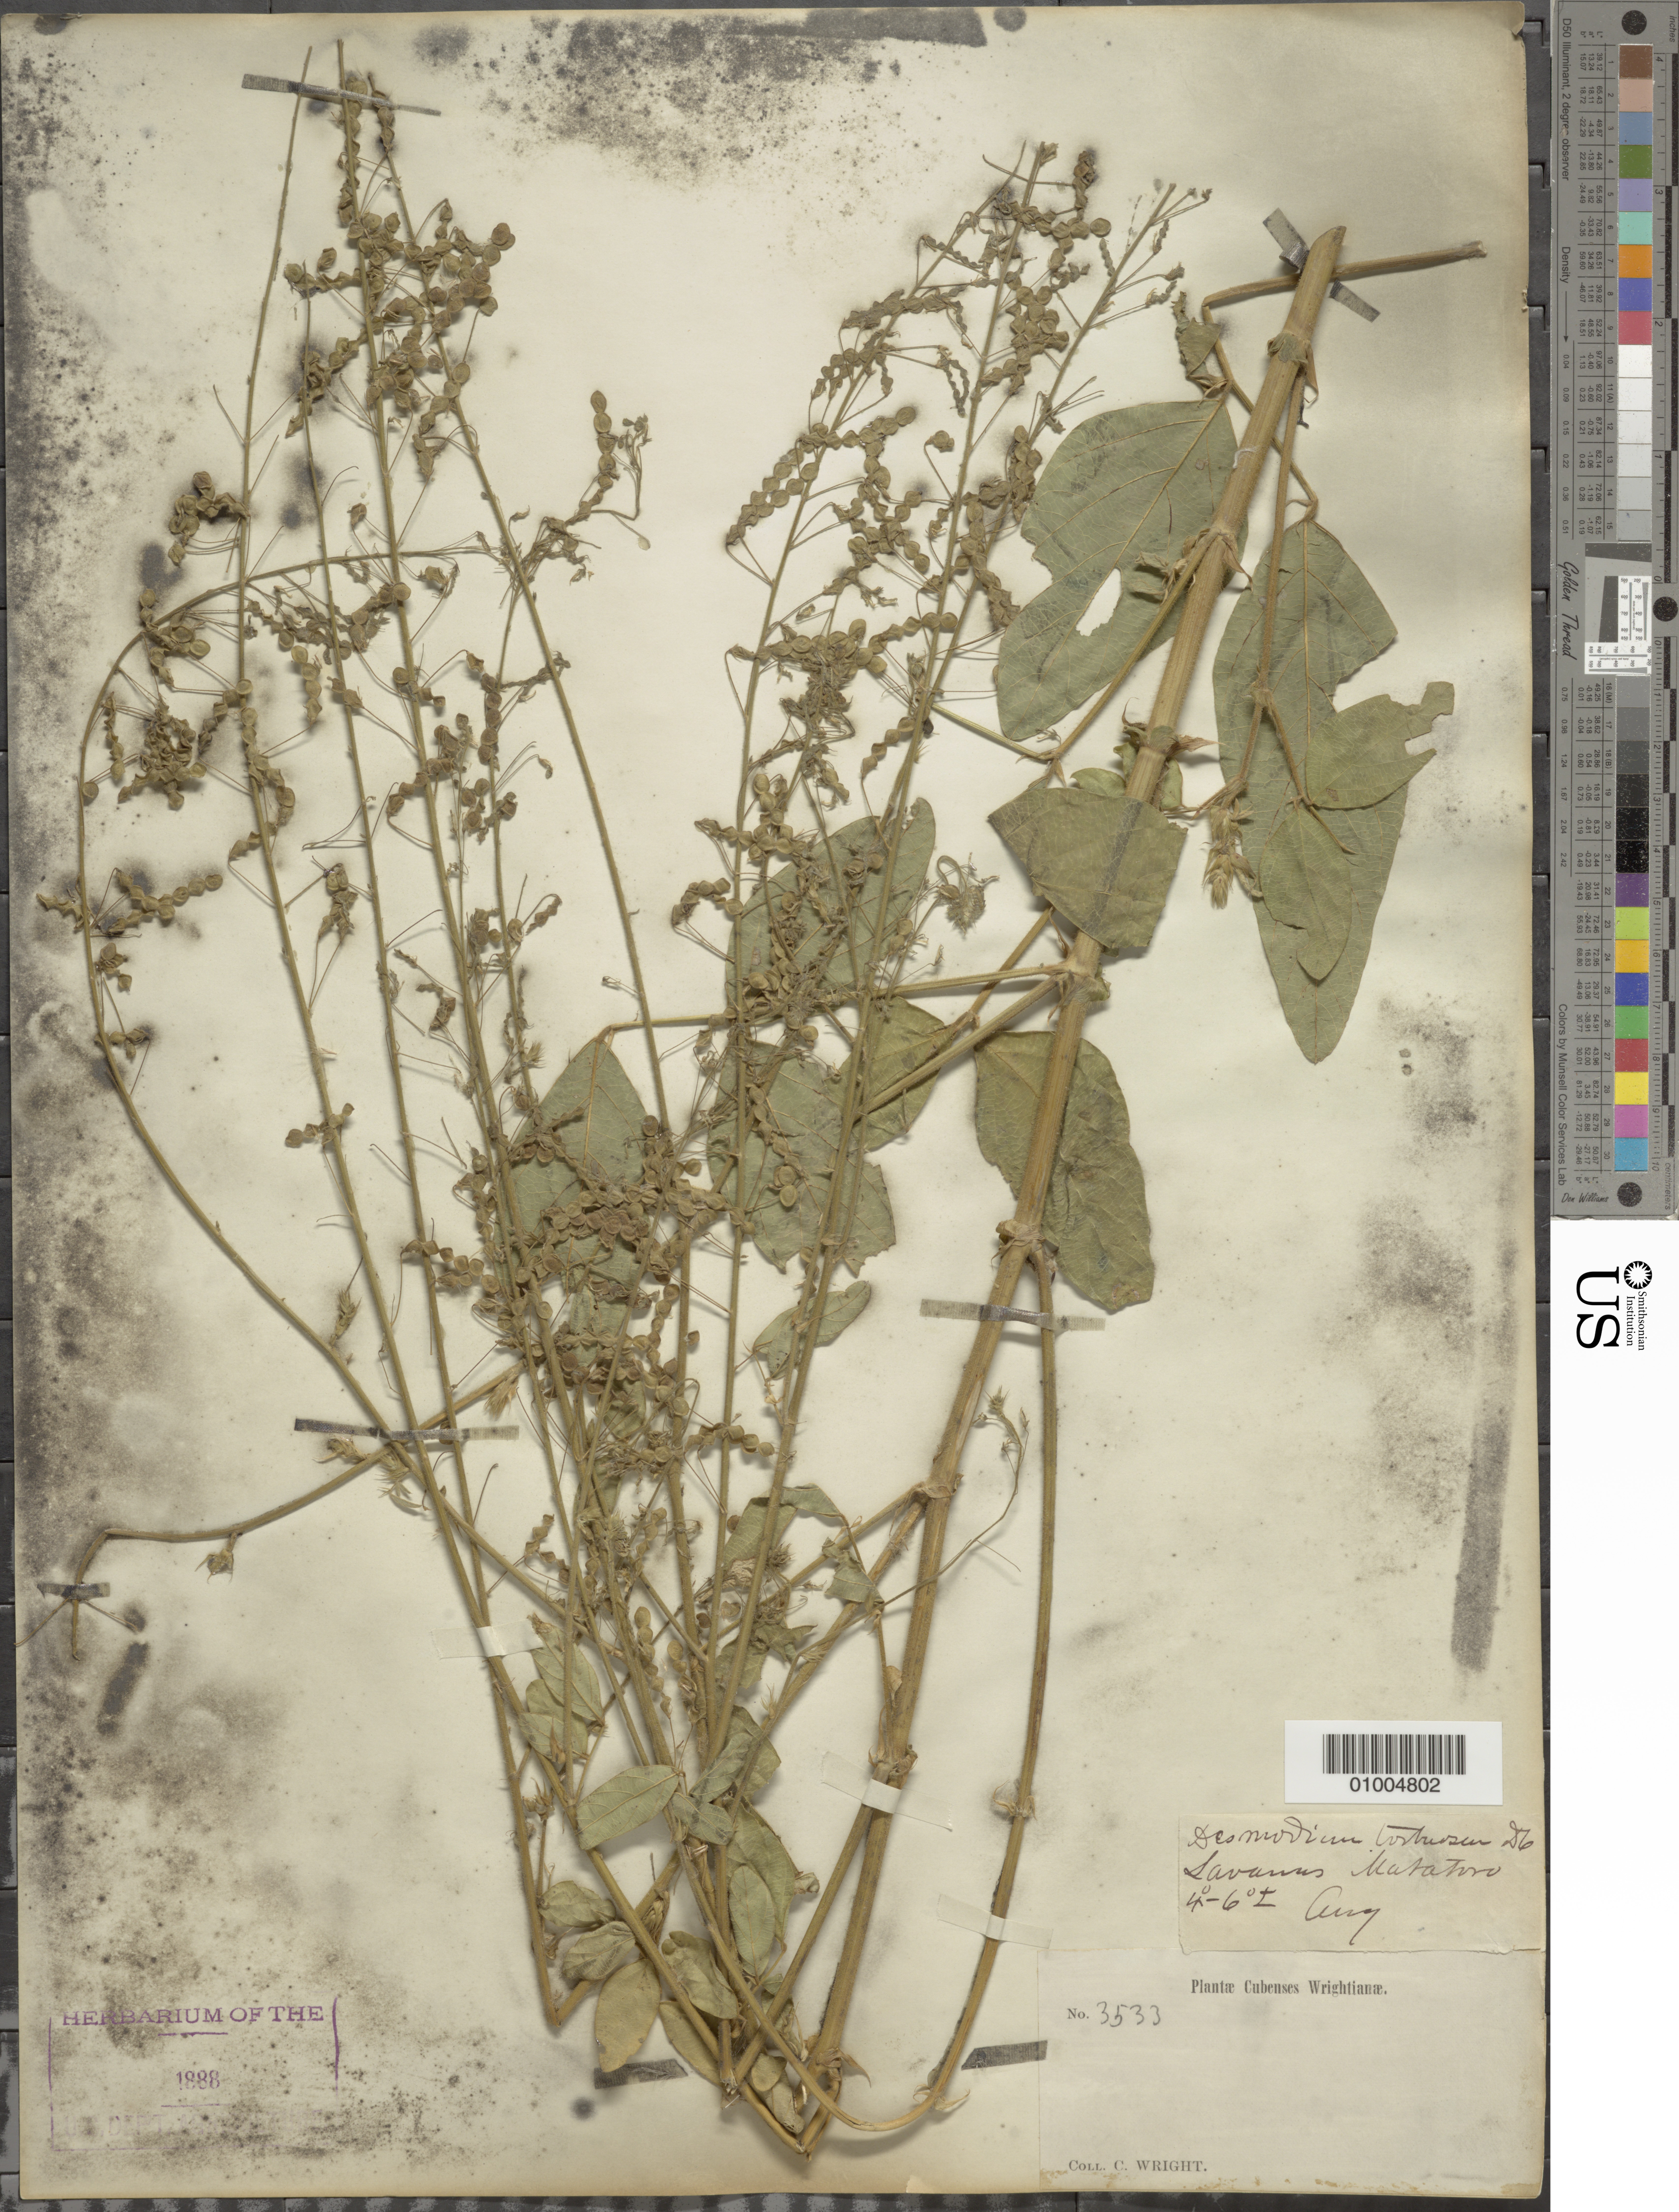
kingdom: Plantae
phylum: Tracheophyta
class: Magnoliopsida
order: Fabales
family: Fabaceae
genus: Desmodium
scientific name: Desmodium tortuosum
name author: (Sw.) DC.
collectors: C. Wright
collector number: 3533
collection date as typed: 1800 to 1899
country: Cuba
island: Cuba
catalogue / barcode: US 1888